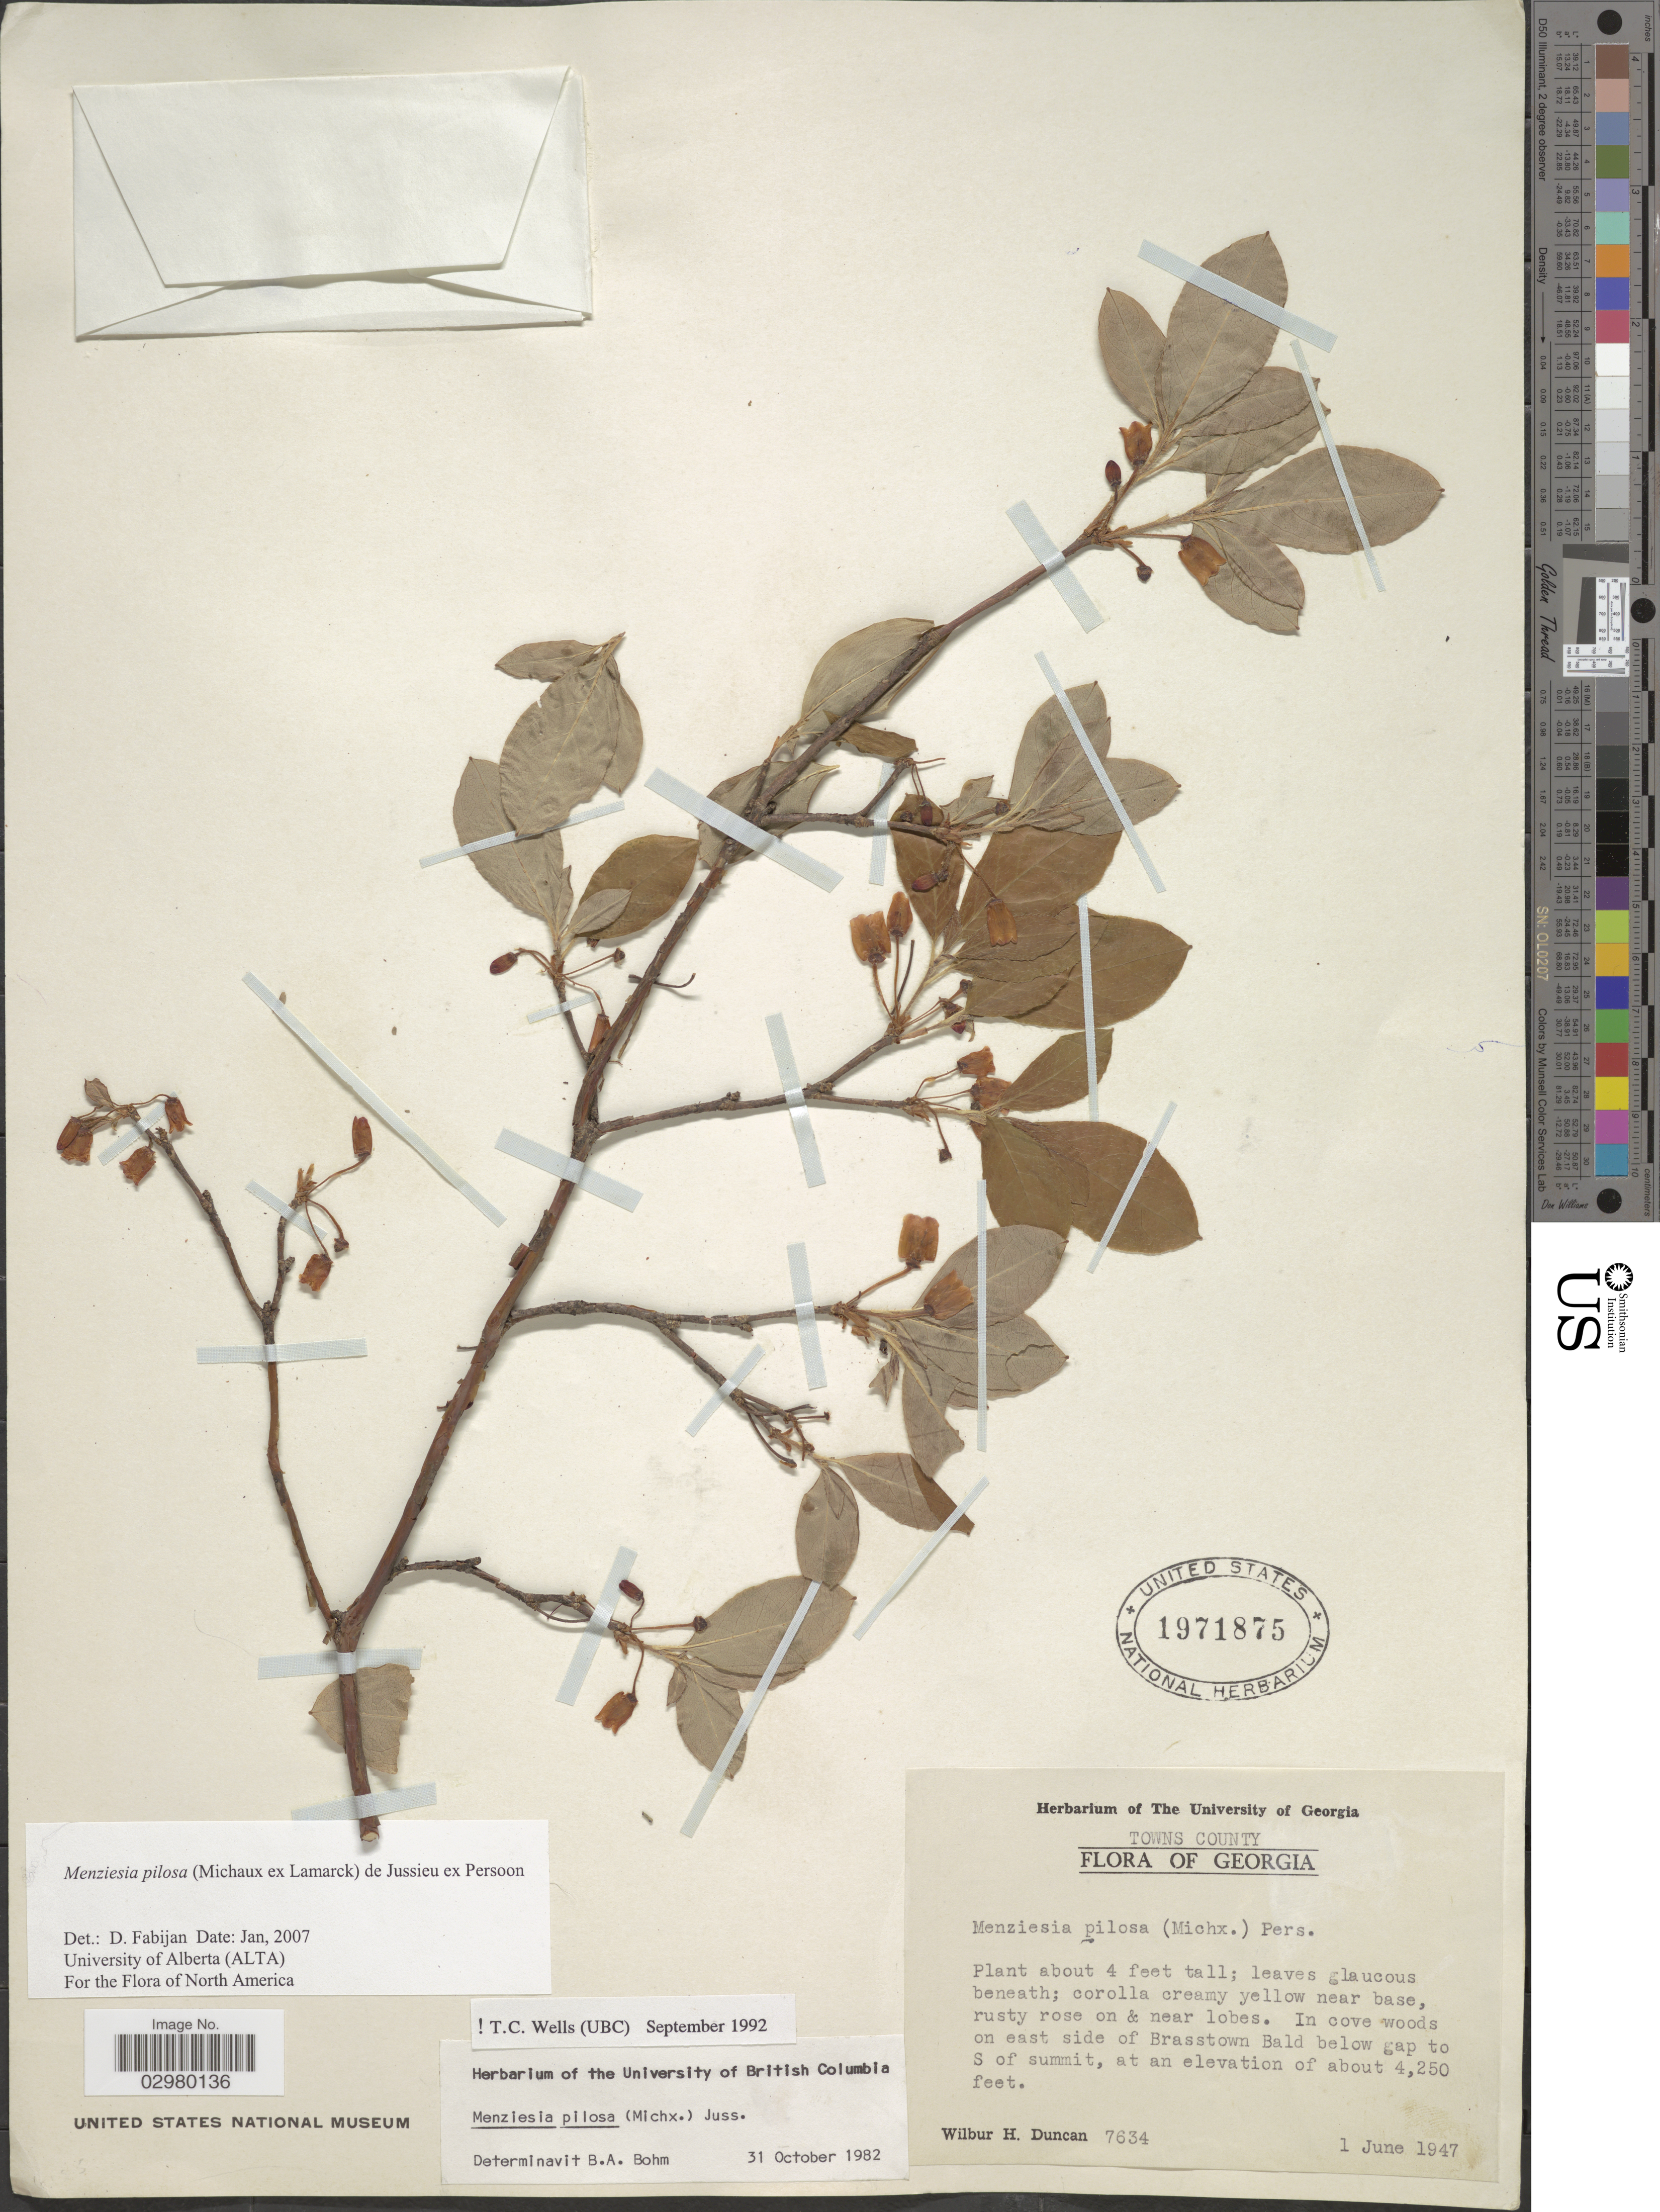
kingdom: Plantae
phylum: Tracheophyta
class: Magnoliopsida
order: Ericales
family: Ericaceae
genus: Menziesia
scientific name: Menziesia pilosa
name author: (Michx.) Juss.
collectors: W. H. Duncan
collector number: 7634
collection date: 1947-06-01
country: United States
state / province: Georgia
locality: Towns County. In cove woods on east side of Brasstown Bald below gap to S of summit.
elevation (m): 1295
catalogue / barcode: US 1971875